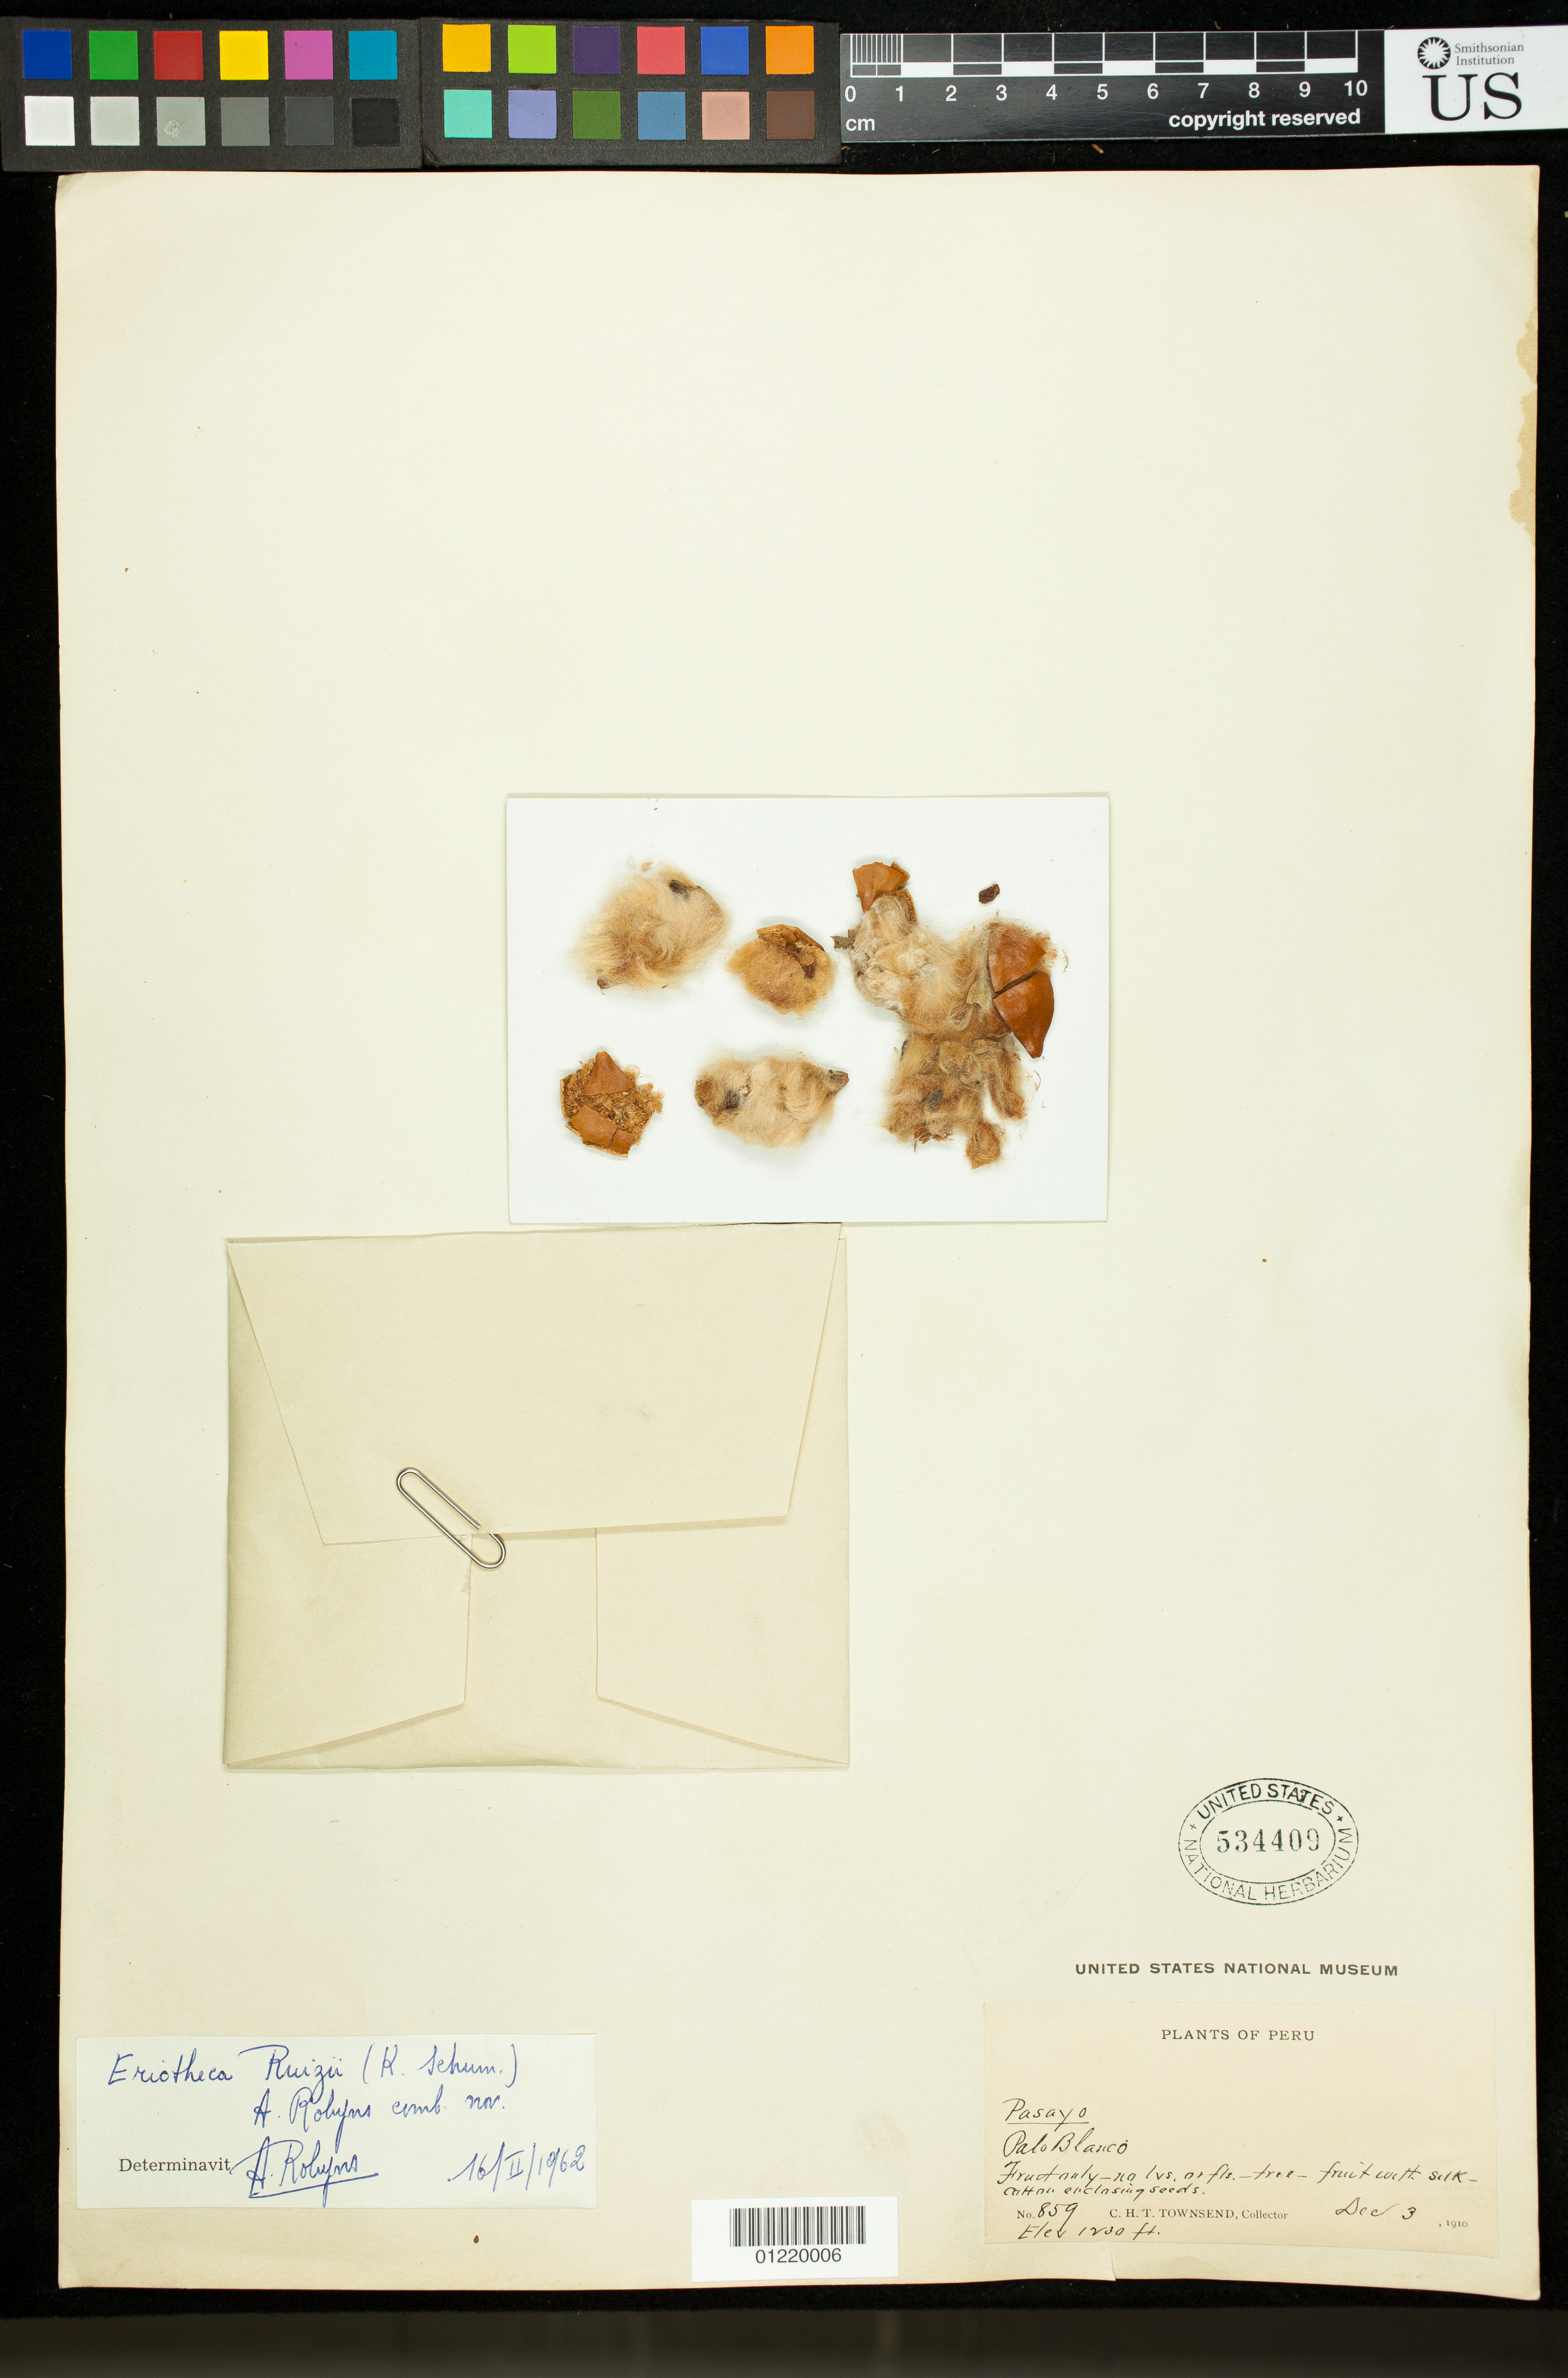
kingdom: Plantae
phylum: Tracheophyta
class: Magnoliopsida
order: Malvales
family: Malvaceae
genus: Pachira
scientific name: Pachira ruizii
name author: (K. Schum.) V.N. Yoshik. & M.C. Duarte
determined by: Dorr, Laurence J., Curator (BOT), Smithsonian Institution - National Museum of Natural History (UNITED STATES)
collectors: C. H. T. Townsend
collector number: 859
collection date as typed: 12/3/1910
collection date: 1910-12-03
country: Peru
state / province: Piura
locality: Pasayo, Palo Blanco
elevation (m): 375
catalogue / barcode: US 534409